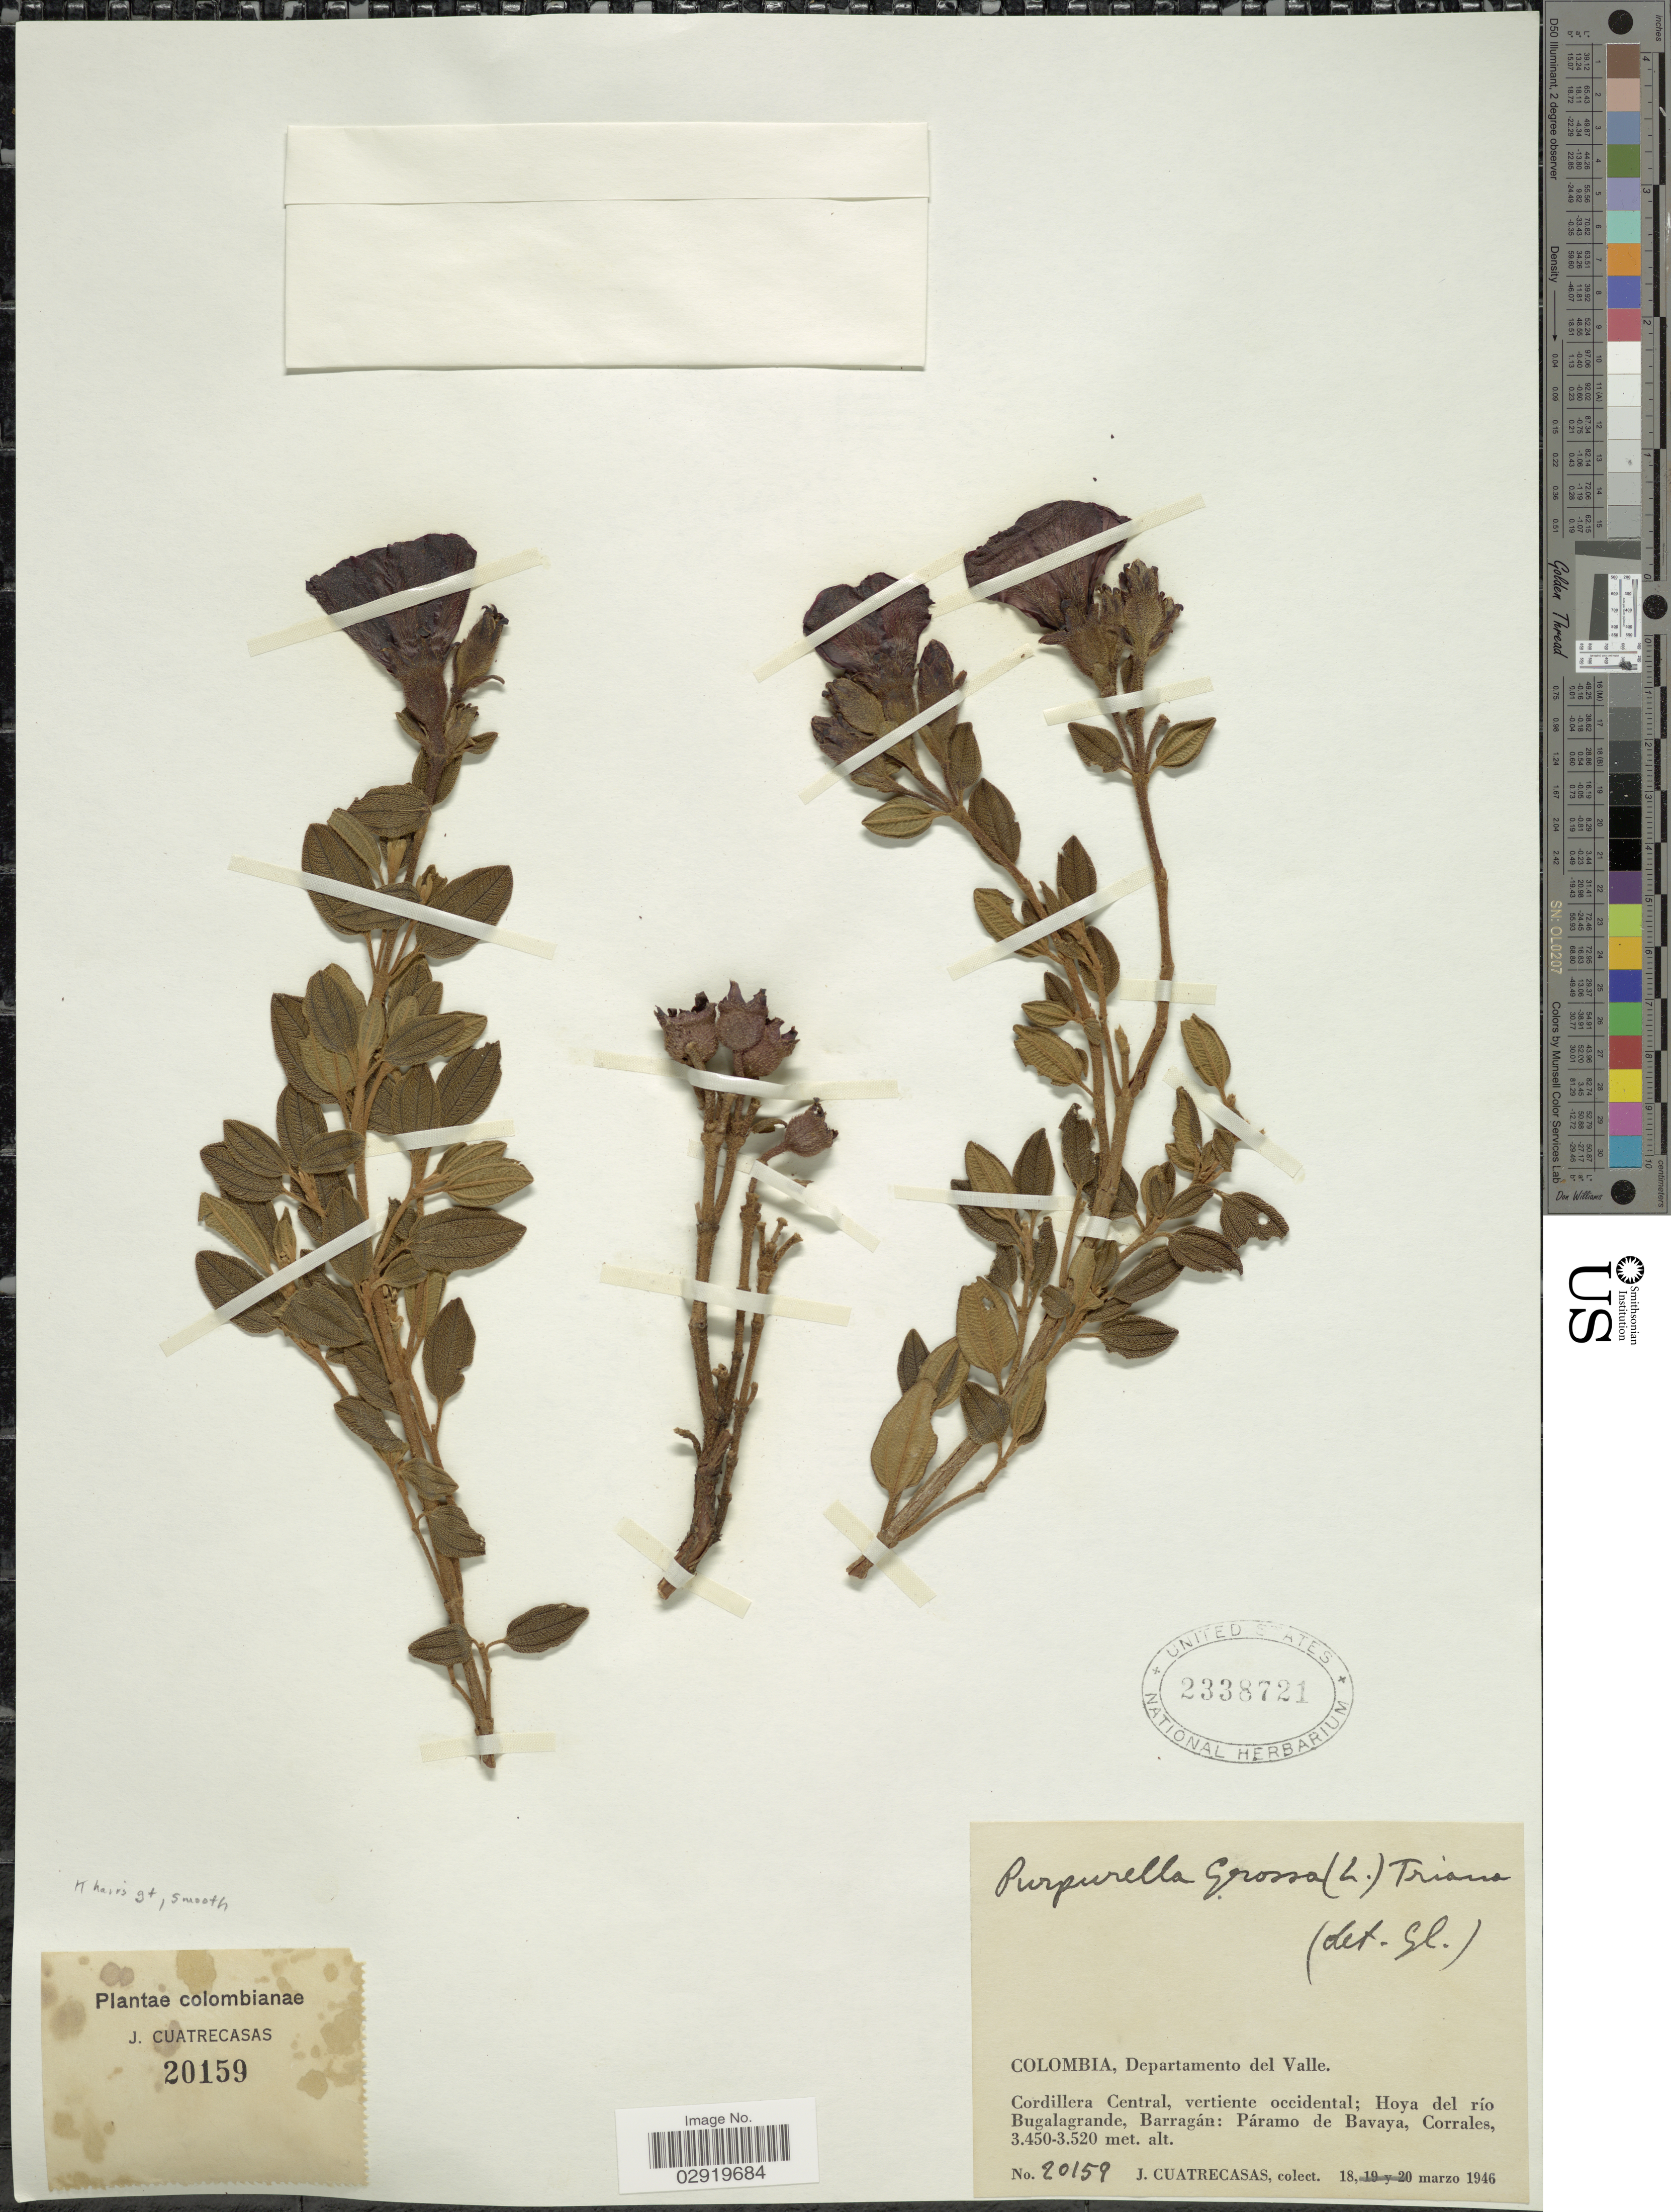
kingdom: Plantae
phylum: Tracheophyta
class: Magnoliopsida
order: Myrtales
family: Melastomataceae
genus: Chaetogastra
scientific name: Chaetogastra grossa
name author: (L. f.) P.J.F. Guim. & Michelang.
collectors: J. Cuatrecasas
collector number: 20159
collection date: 1946-03-18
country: Colombia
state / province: Valle del Cauca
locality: Departamento del Valle. Cordillera Central, vertiente occidental; Hoya del río Bugalagrande, Barragán: Páramo de Bavaya, Corrales.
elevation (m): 3450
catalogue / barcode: US 2338721